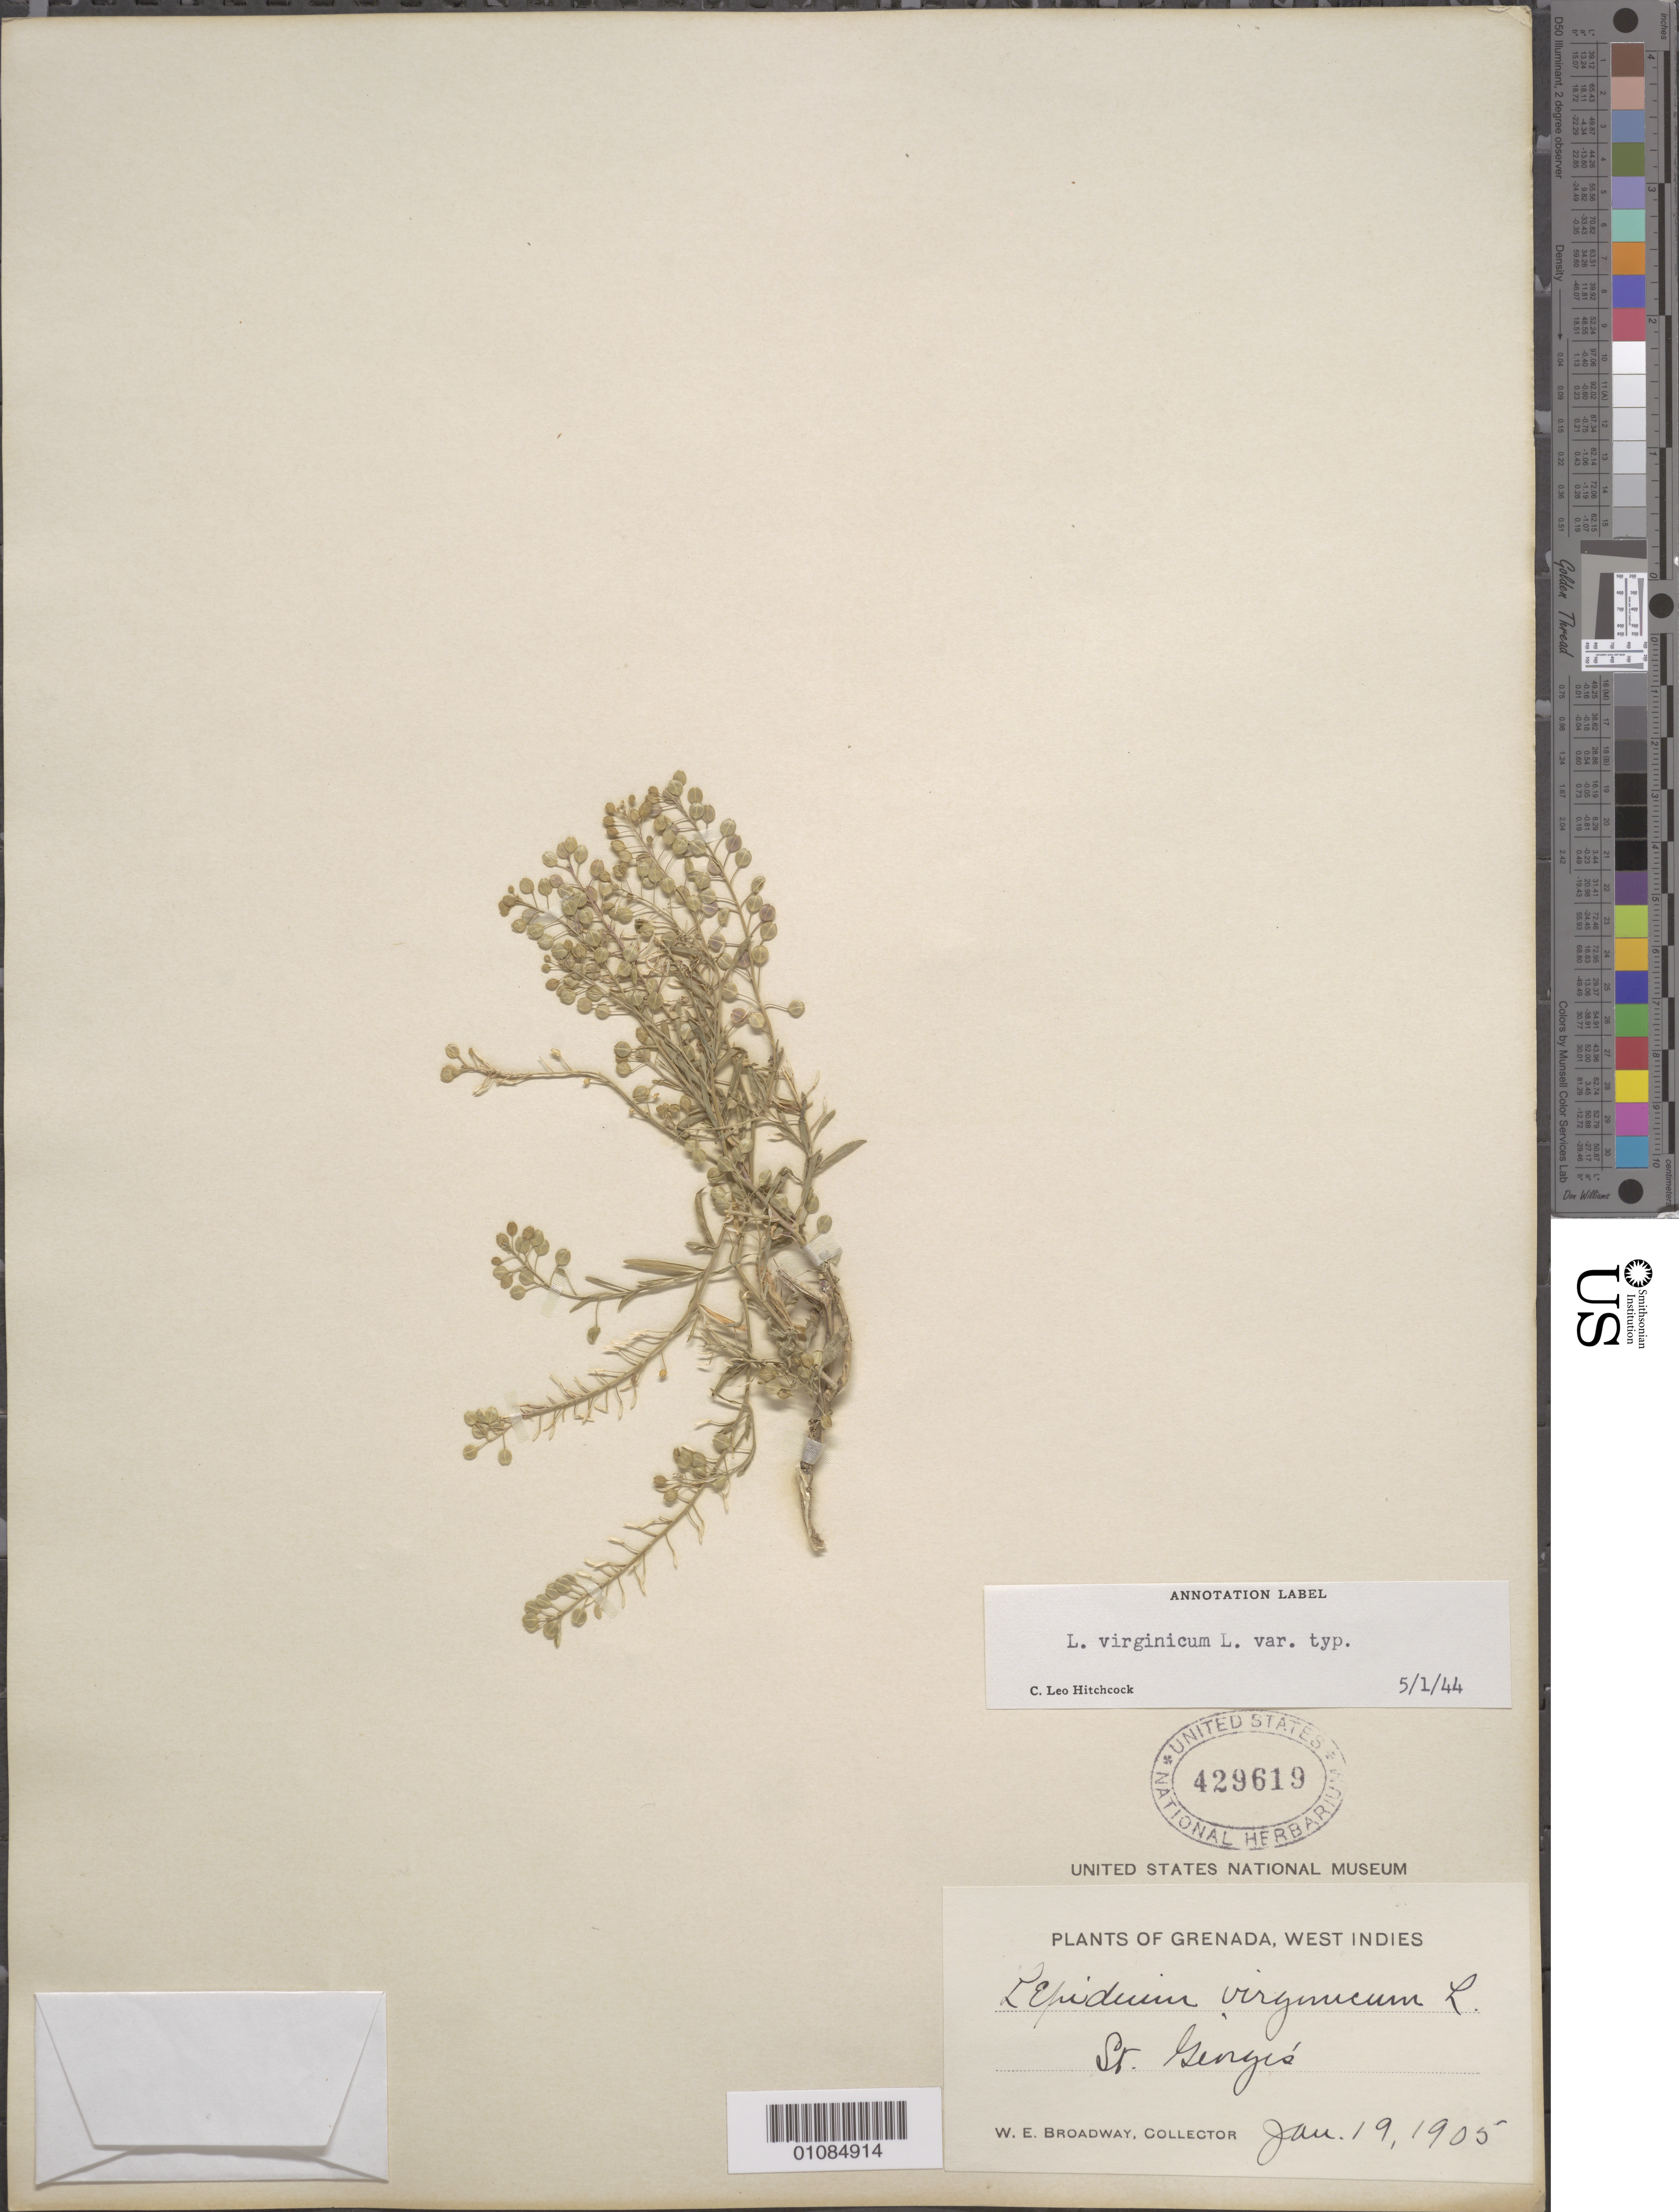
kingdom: Plantae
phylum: Tracheophyta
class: Magnoliopsida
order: Brassicales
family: Brassicaceae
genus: Lepidium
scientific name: Lepidium virginicum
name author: L.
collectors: W. E. Broadway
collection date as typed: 19 Jan 1905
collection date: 1905-01-19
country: Grenada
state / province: Saint George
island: Grenada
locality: Plants of Grenada. St. George's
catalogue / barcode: US 429619